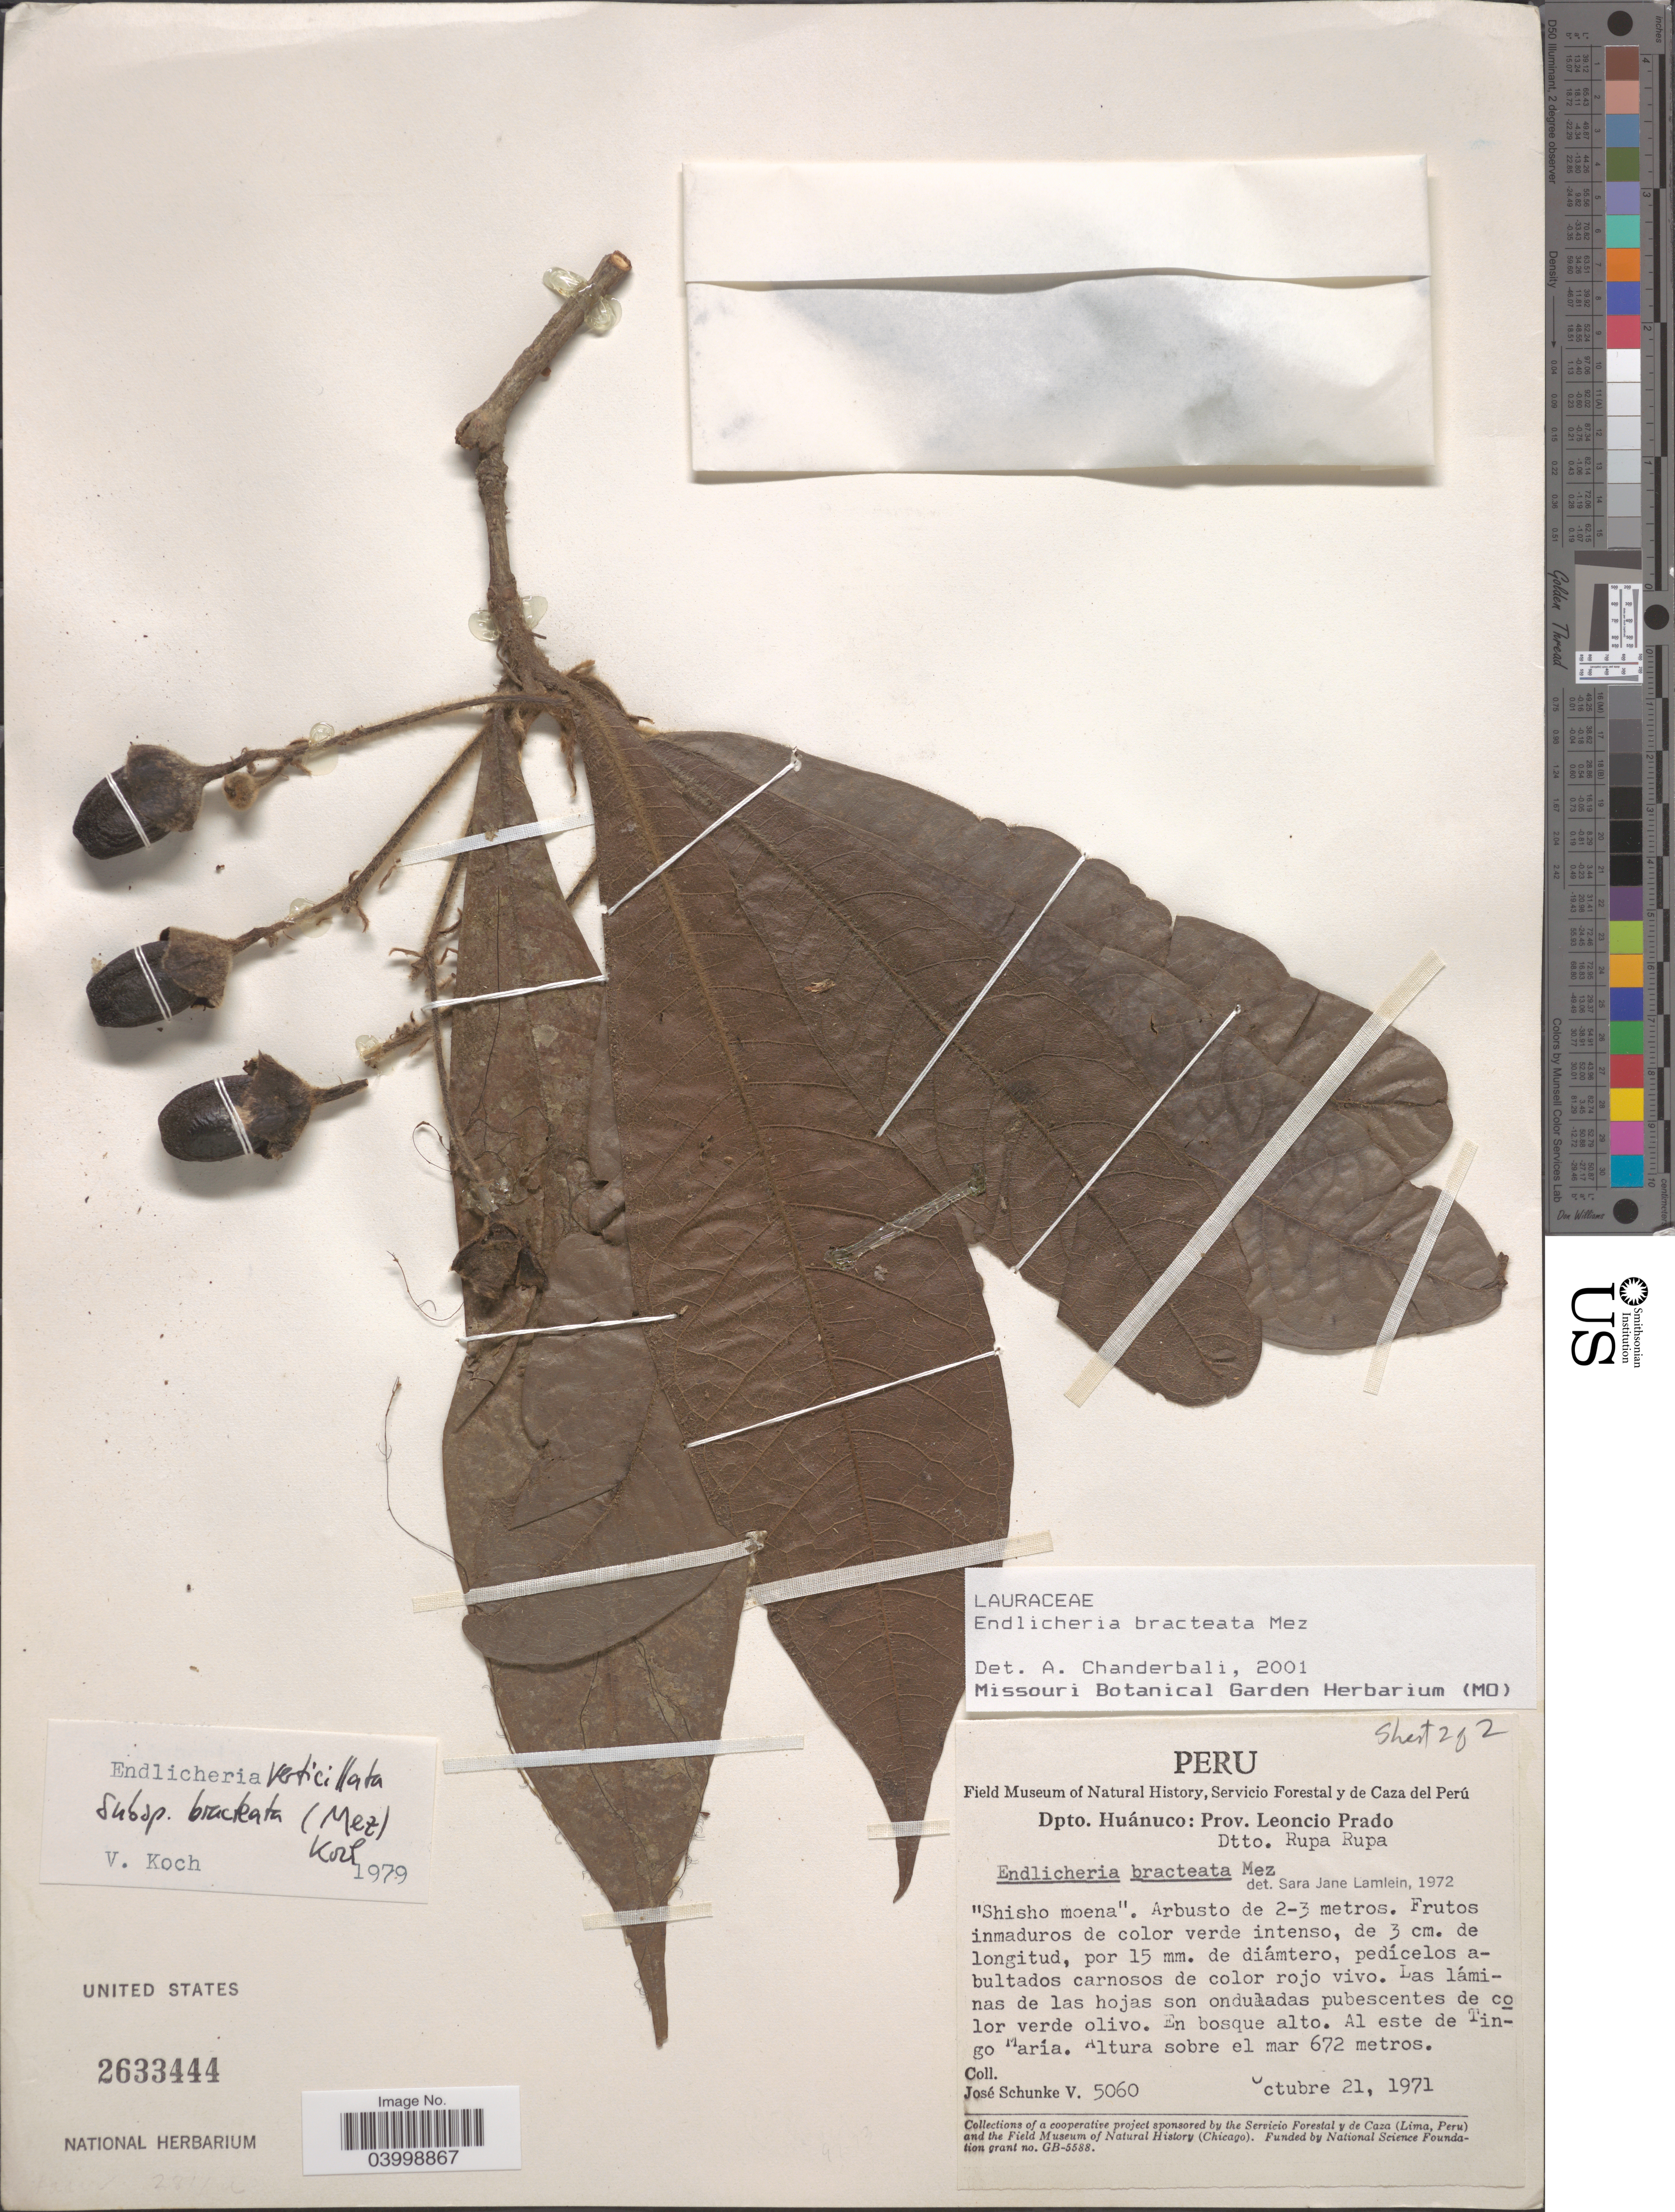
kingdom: Plantae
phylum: Tracheophyta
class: Magnoliopsida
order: Laurales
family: Lauraceae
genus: Endlicheria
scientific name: Endlicheria bracteata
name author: Mez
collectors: J. Schunke Vigo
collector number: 5060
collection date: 1971-10-21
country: Peru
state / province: Huánuco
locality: Dpto. Huánuco: Prov. Leoncio Prado. Dtto. Rupa Rupa. Al este de Tingo Maria.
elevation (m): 672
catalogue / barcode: US 2633444